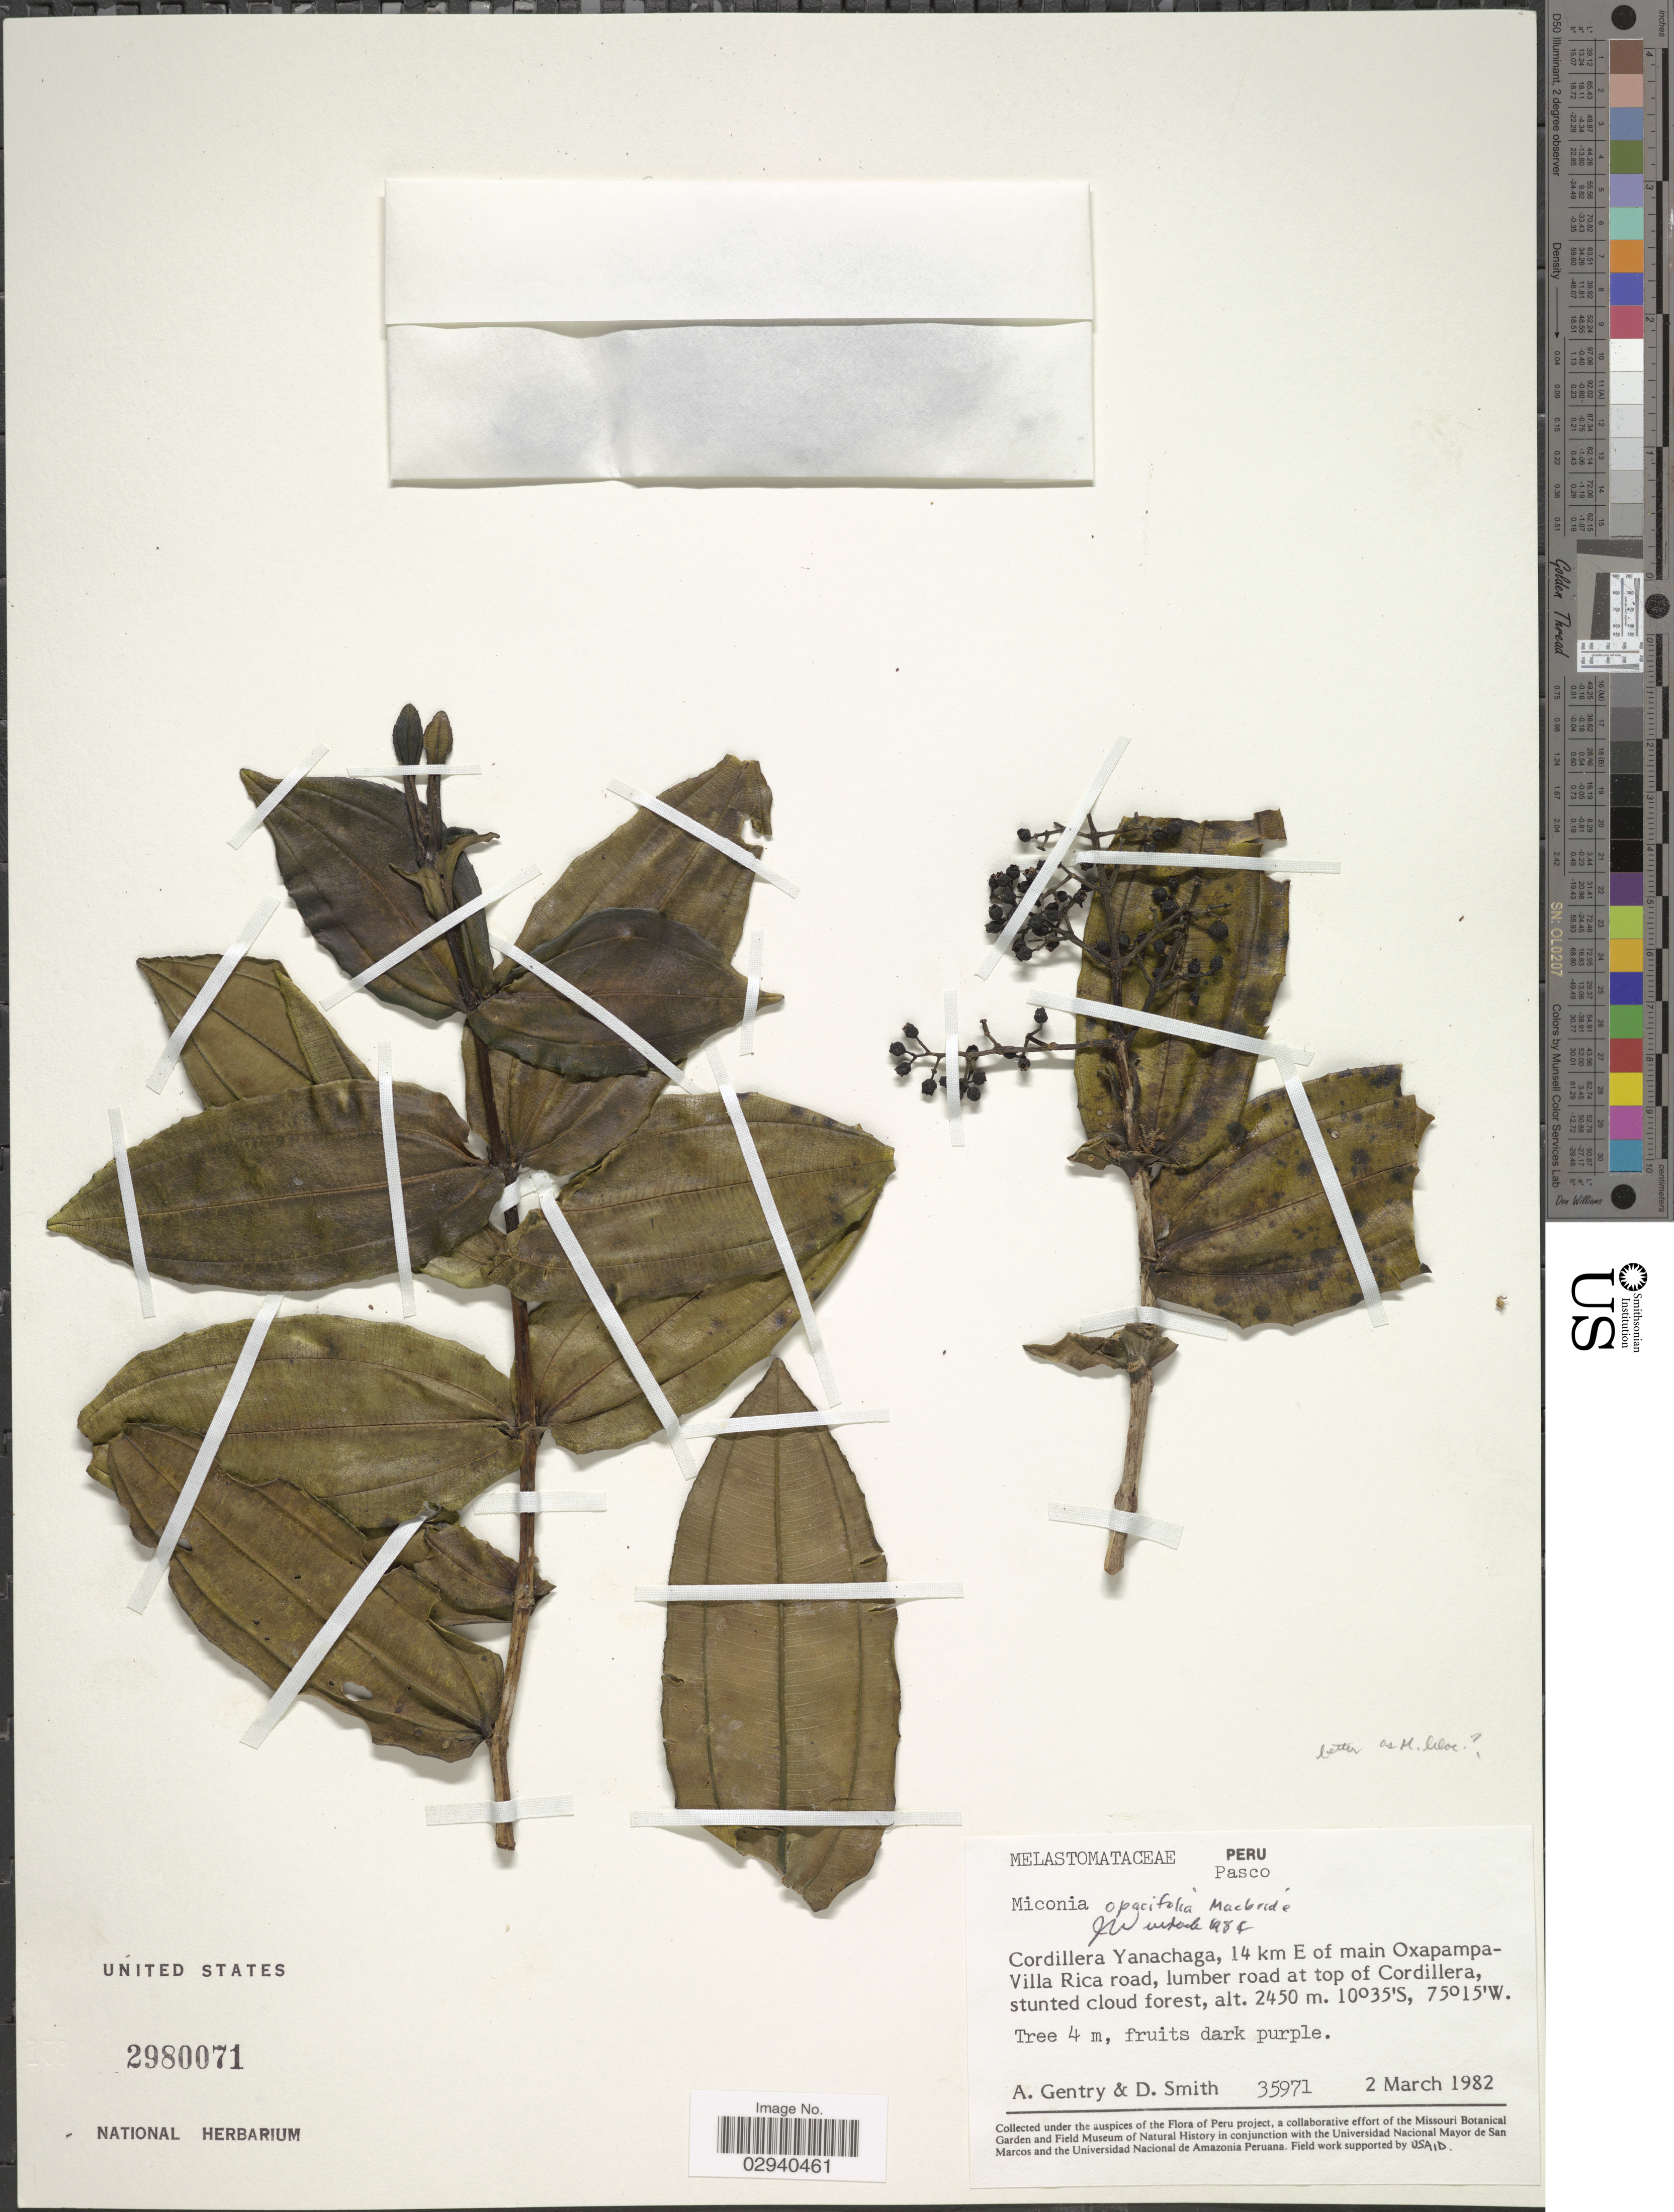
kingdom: Plantae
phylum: Tracheophyta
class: Magnoliopsida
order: Myrtales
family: Melastomataceae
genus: Miconia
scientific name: Miconia lilacina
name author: Triana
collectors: A. H. Gentry & D. Smith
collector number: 35971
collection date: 1982-03-02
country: Peru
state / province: Pasco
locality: Cordillera Yanachaga, 14 km E of main Oxapampa-Villa Rica road, lumber road at top of Cordillera.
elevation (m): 2450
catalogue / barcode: US 2980071